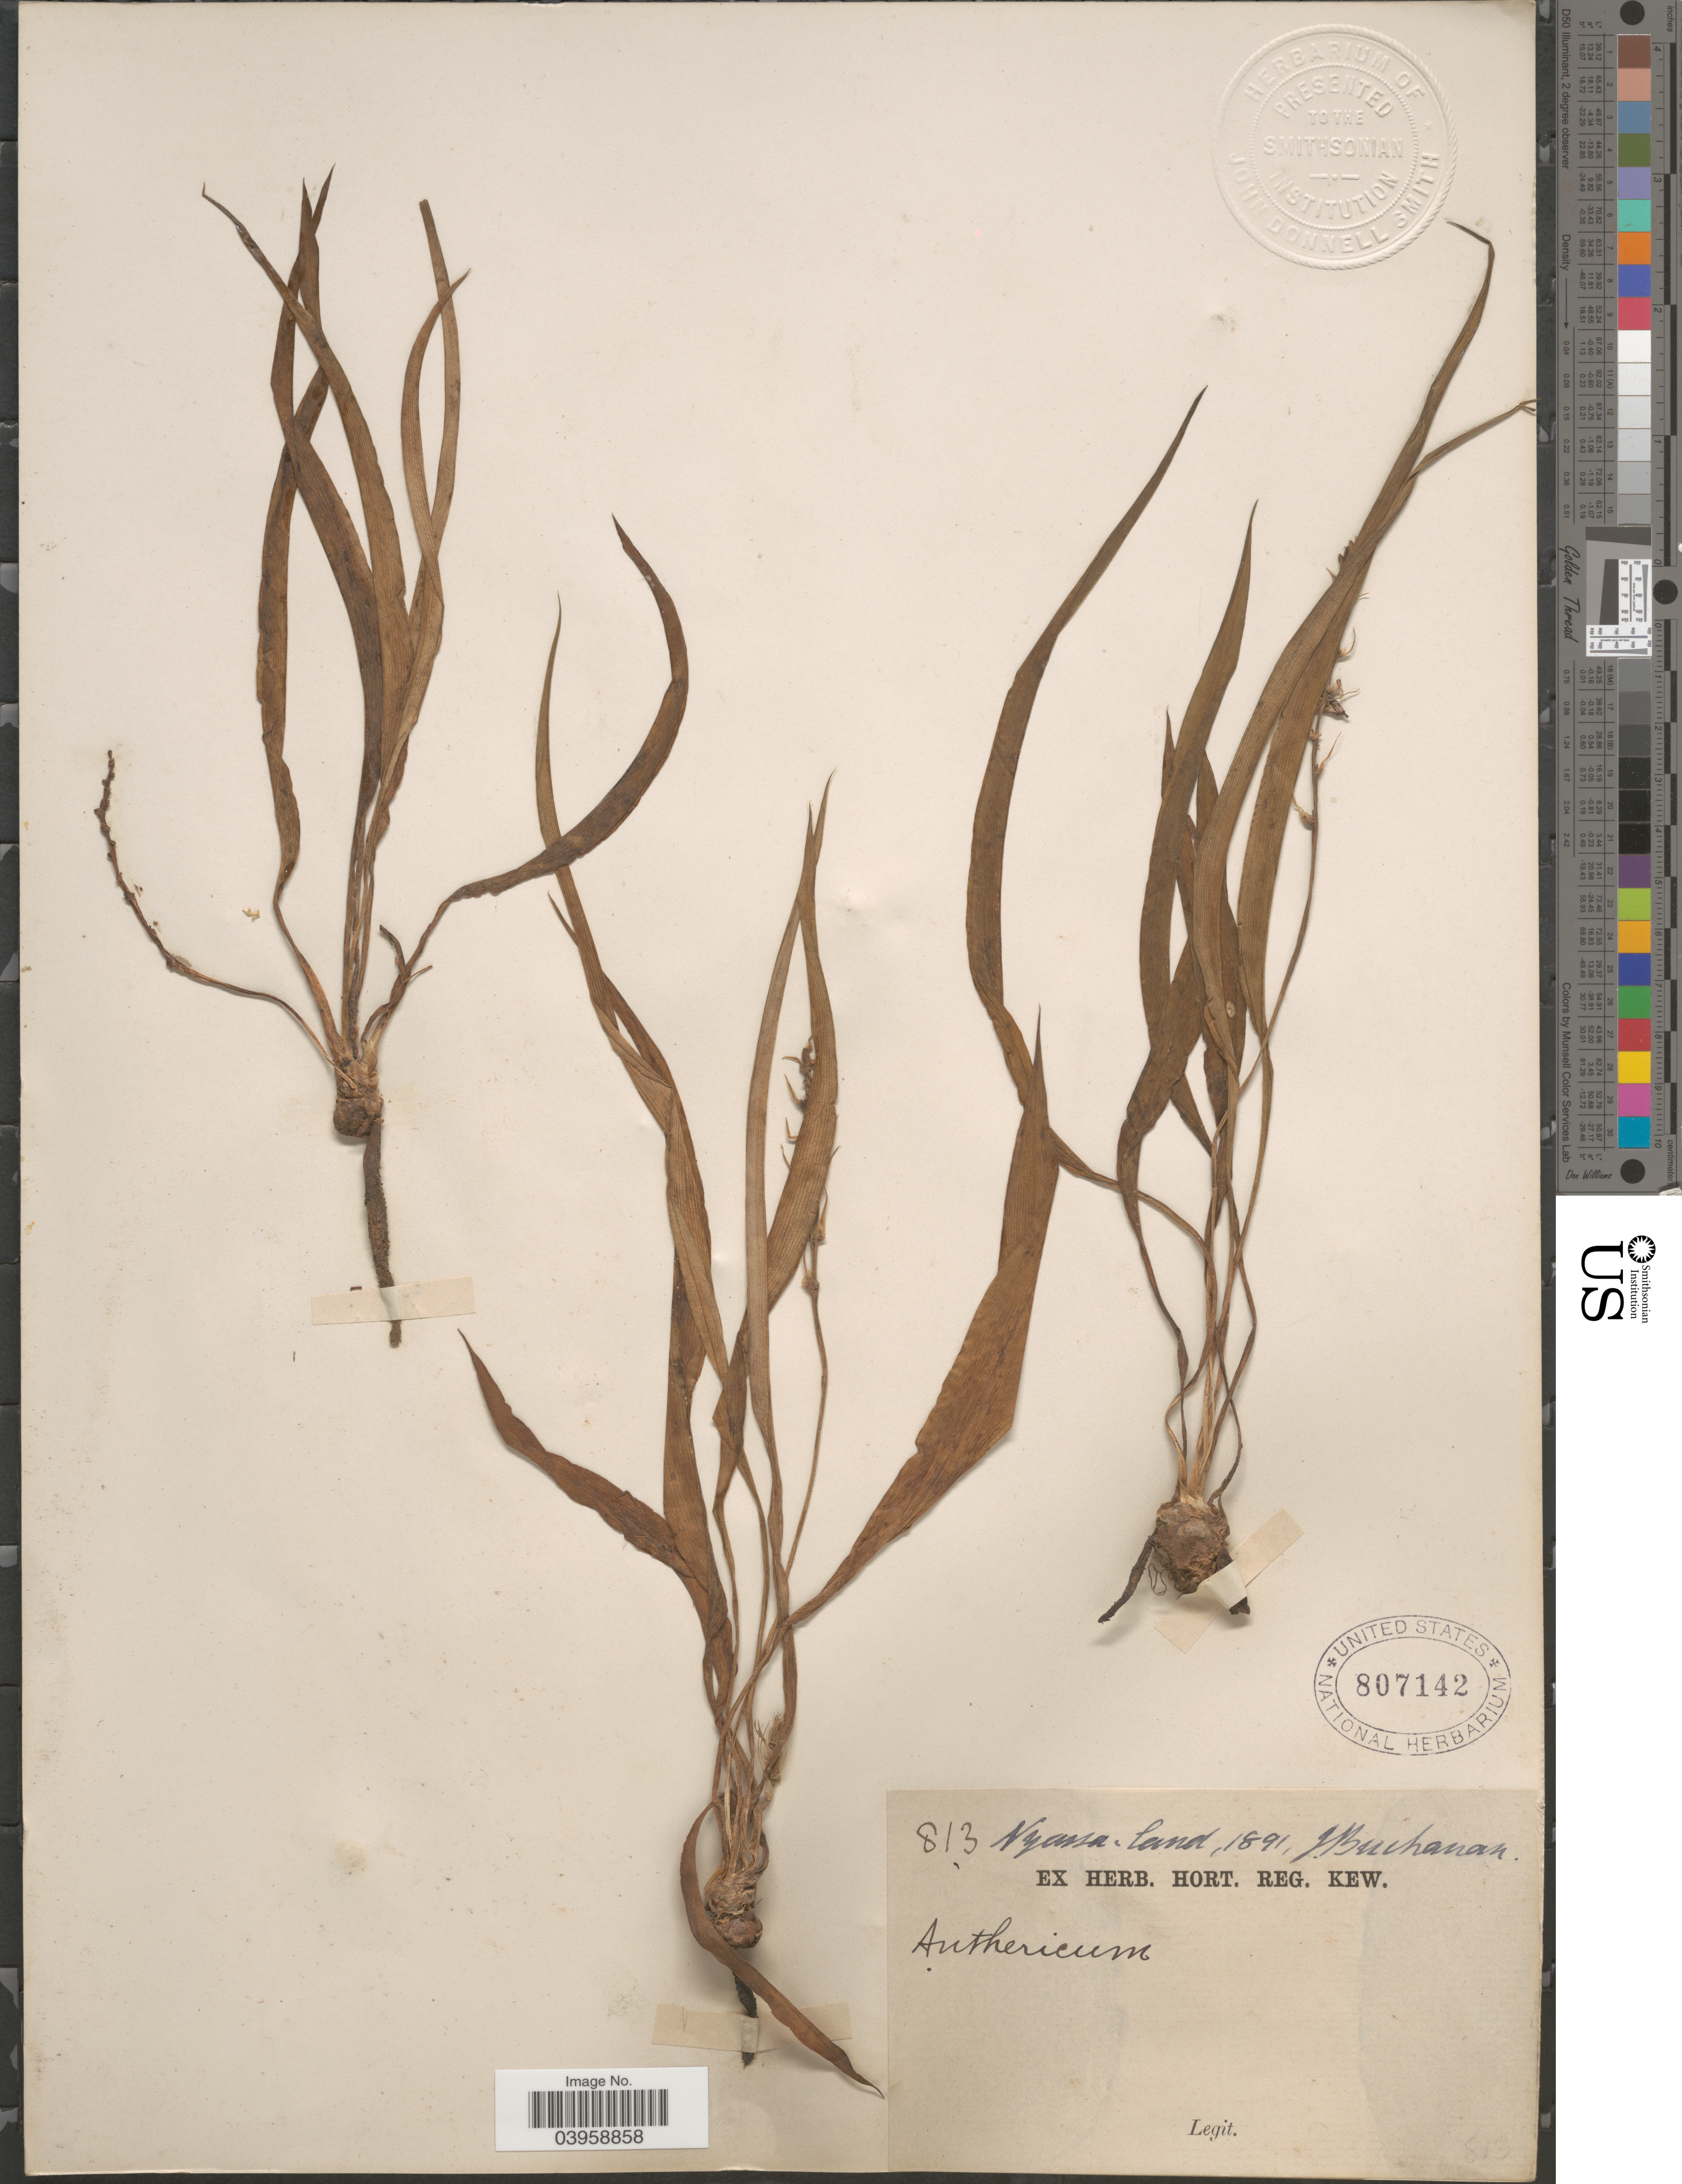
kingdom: Plantae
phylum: Tracheophyta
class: Liliopsida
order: Asparagales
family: Asparagaceae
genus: Anthericum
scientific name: Anthericum sp.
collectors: J. Buchanan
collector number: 813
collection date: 1891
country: Malawi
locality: Nyassa-land.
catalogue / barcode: US 807142